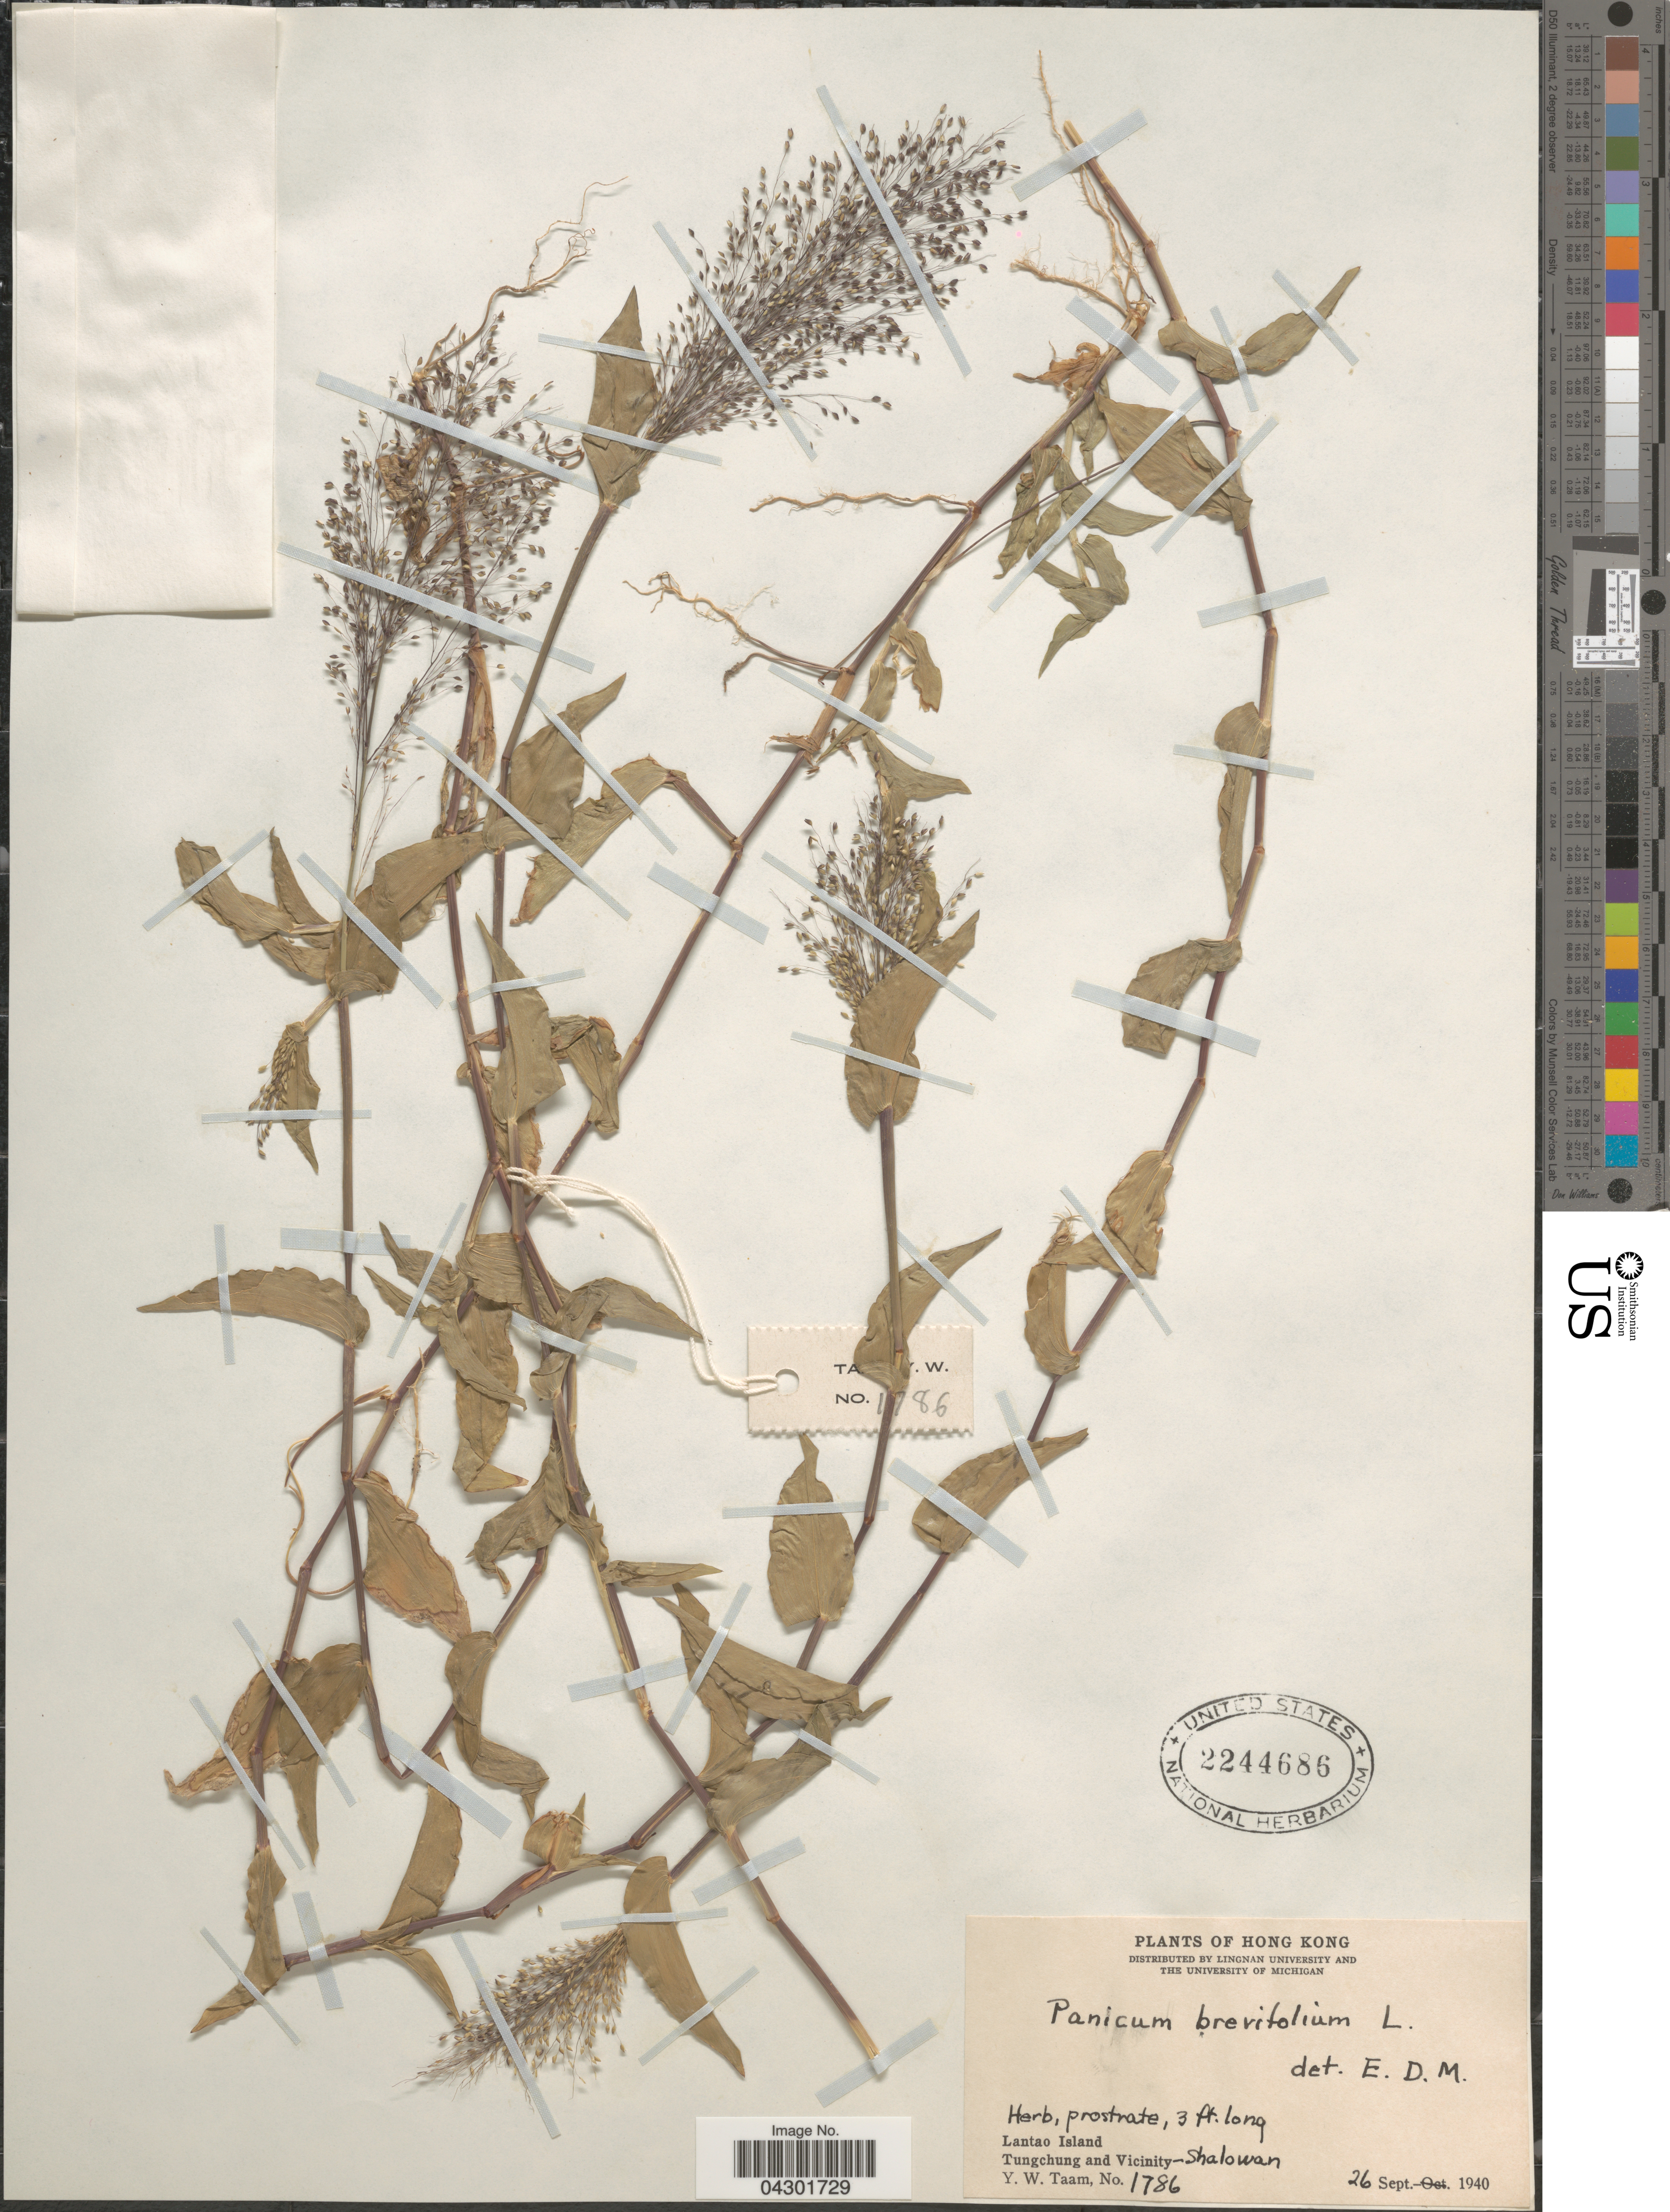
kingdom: Plantae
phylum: Tracheophyta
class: Liliopsida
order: Poales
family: Poaceae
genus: Panicum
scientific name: Panicum brevifolium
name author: L.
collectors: Y. W. Taam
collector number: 1786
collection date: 1940-09-26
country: China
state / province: Hong Kong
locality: Lantao Island. Tungchung and Vicinity-Shalowan.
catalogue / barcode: US 2244686